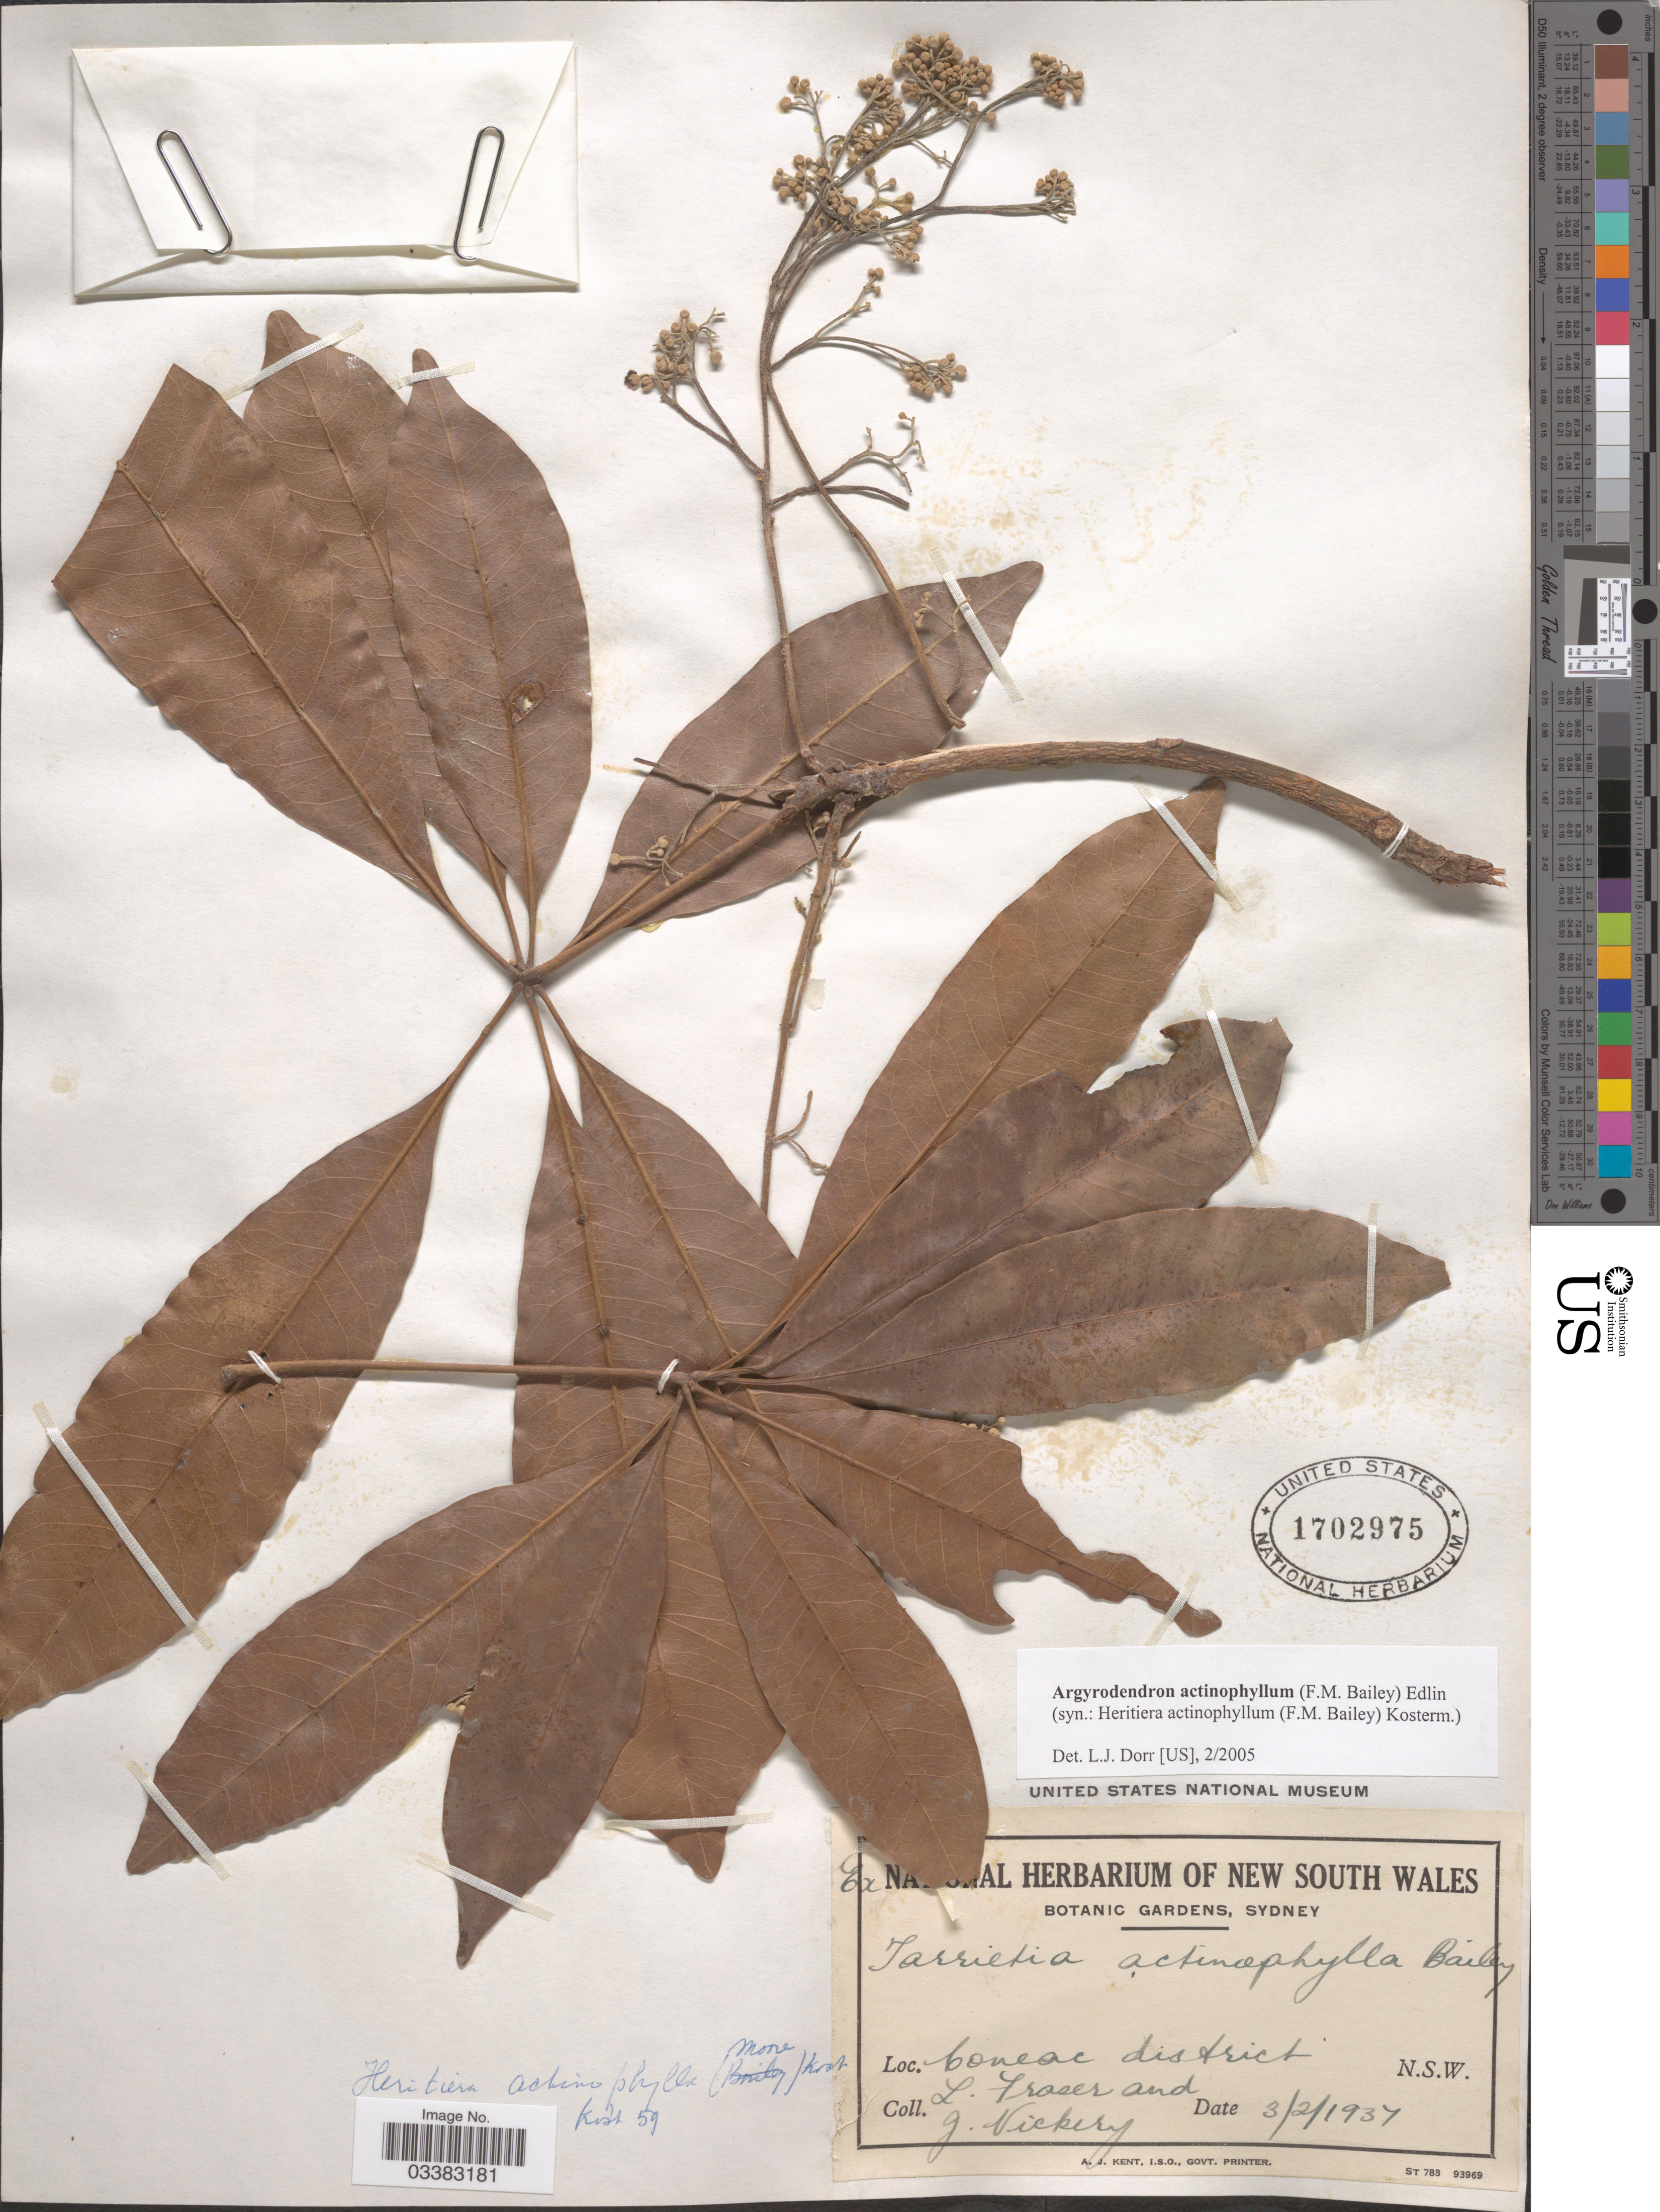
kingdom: Plantae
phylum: Tracheophyta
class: Magnoliopsida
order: Malvales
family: Malvaceae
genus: Argyrodendron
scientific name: Argyrodendron actinophyllum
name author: (C. Moore) Edlin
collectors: L. Fraser & J. Vickery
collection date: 1937-02-03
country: Australia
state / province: New South Wales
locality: Coneac district.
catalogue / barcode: US 1702975